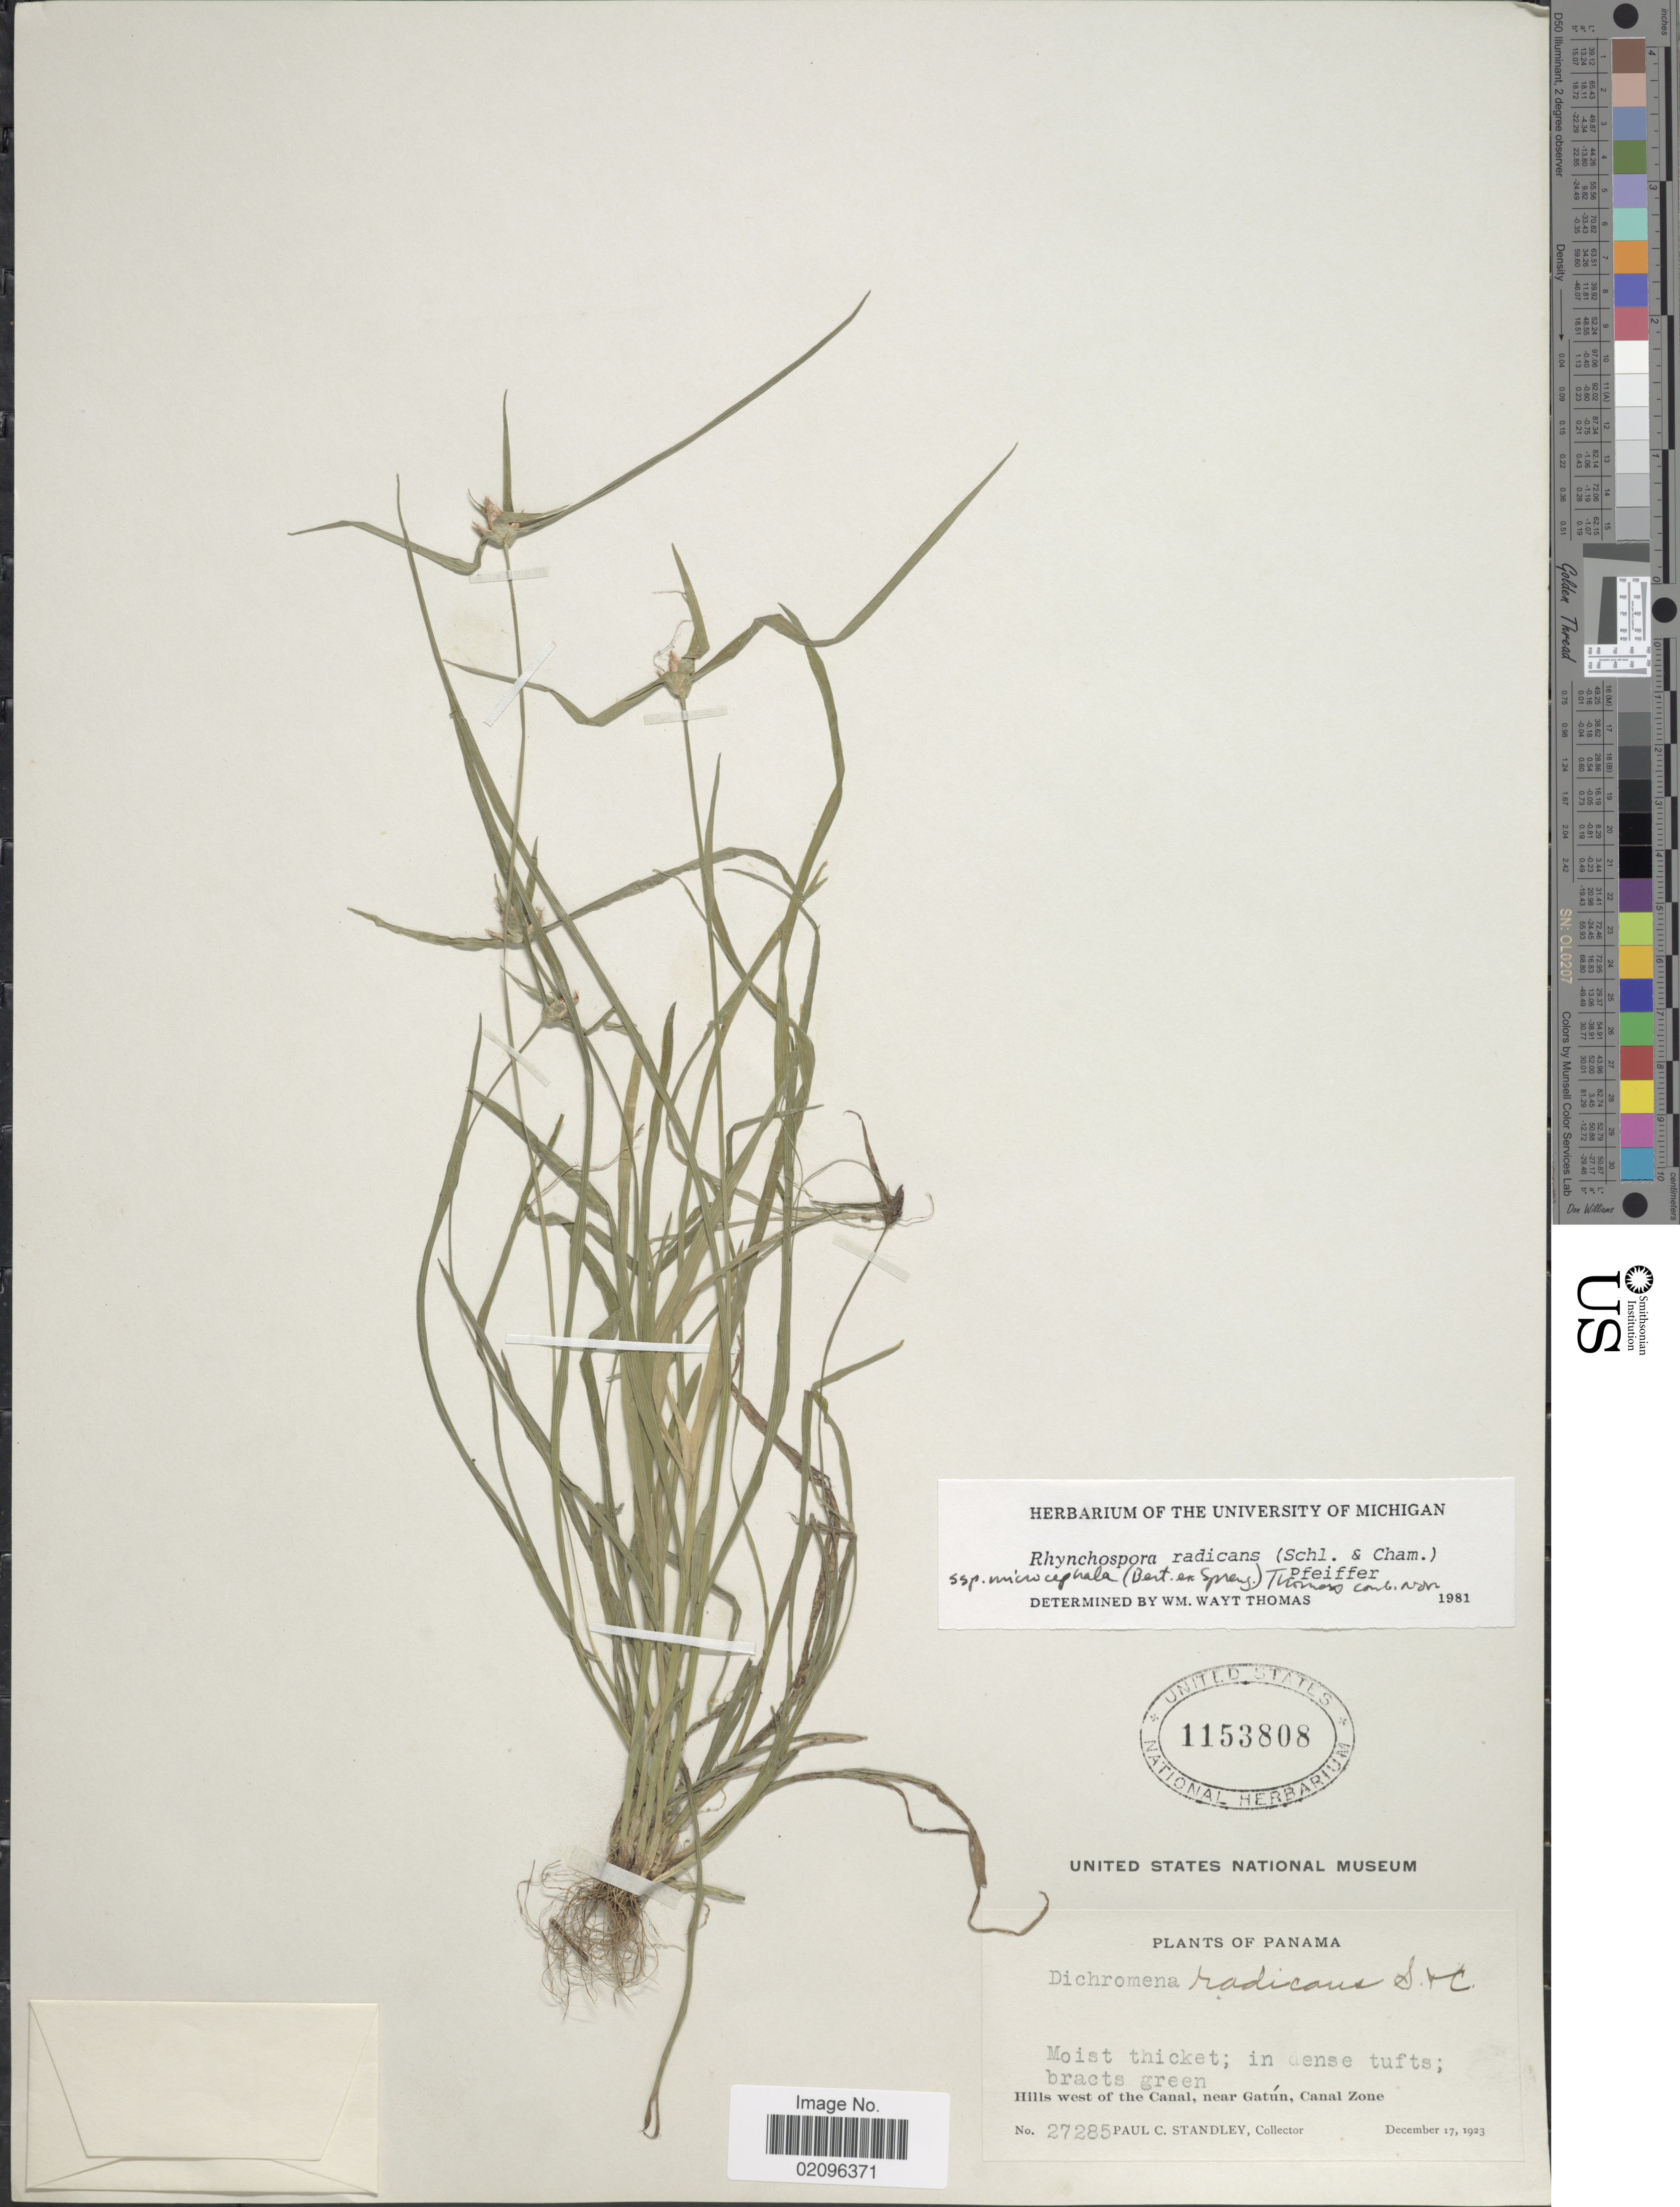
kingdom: Plantae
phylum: Tracheophyta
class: Liliopsida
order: Poales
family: Cyperaceae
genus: Rhynchospora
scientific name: Rhynchospora radicans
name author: (Schltdl. & Cham.) H. Pfeiff.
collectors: P. C. Standley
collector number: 27285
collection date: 1923-12-17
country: Panama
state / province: Colón / Panamá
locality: Moist thicket, Hills west of the Canal, near Gatun, Canal Zone.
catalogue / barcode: US 1153808